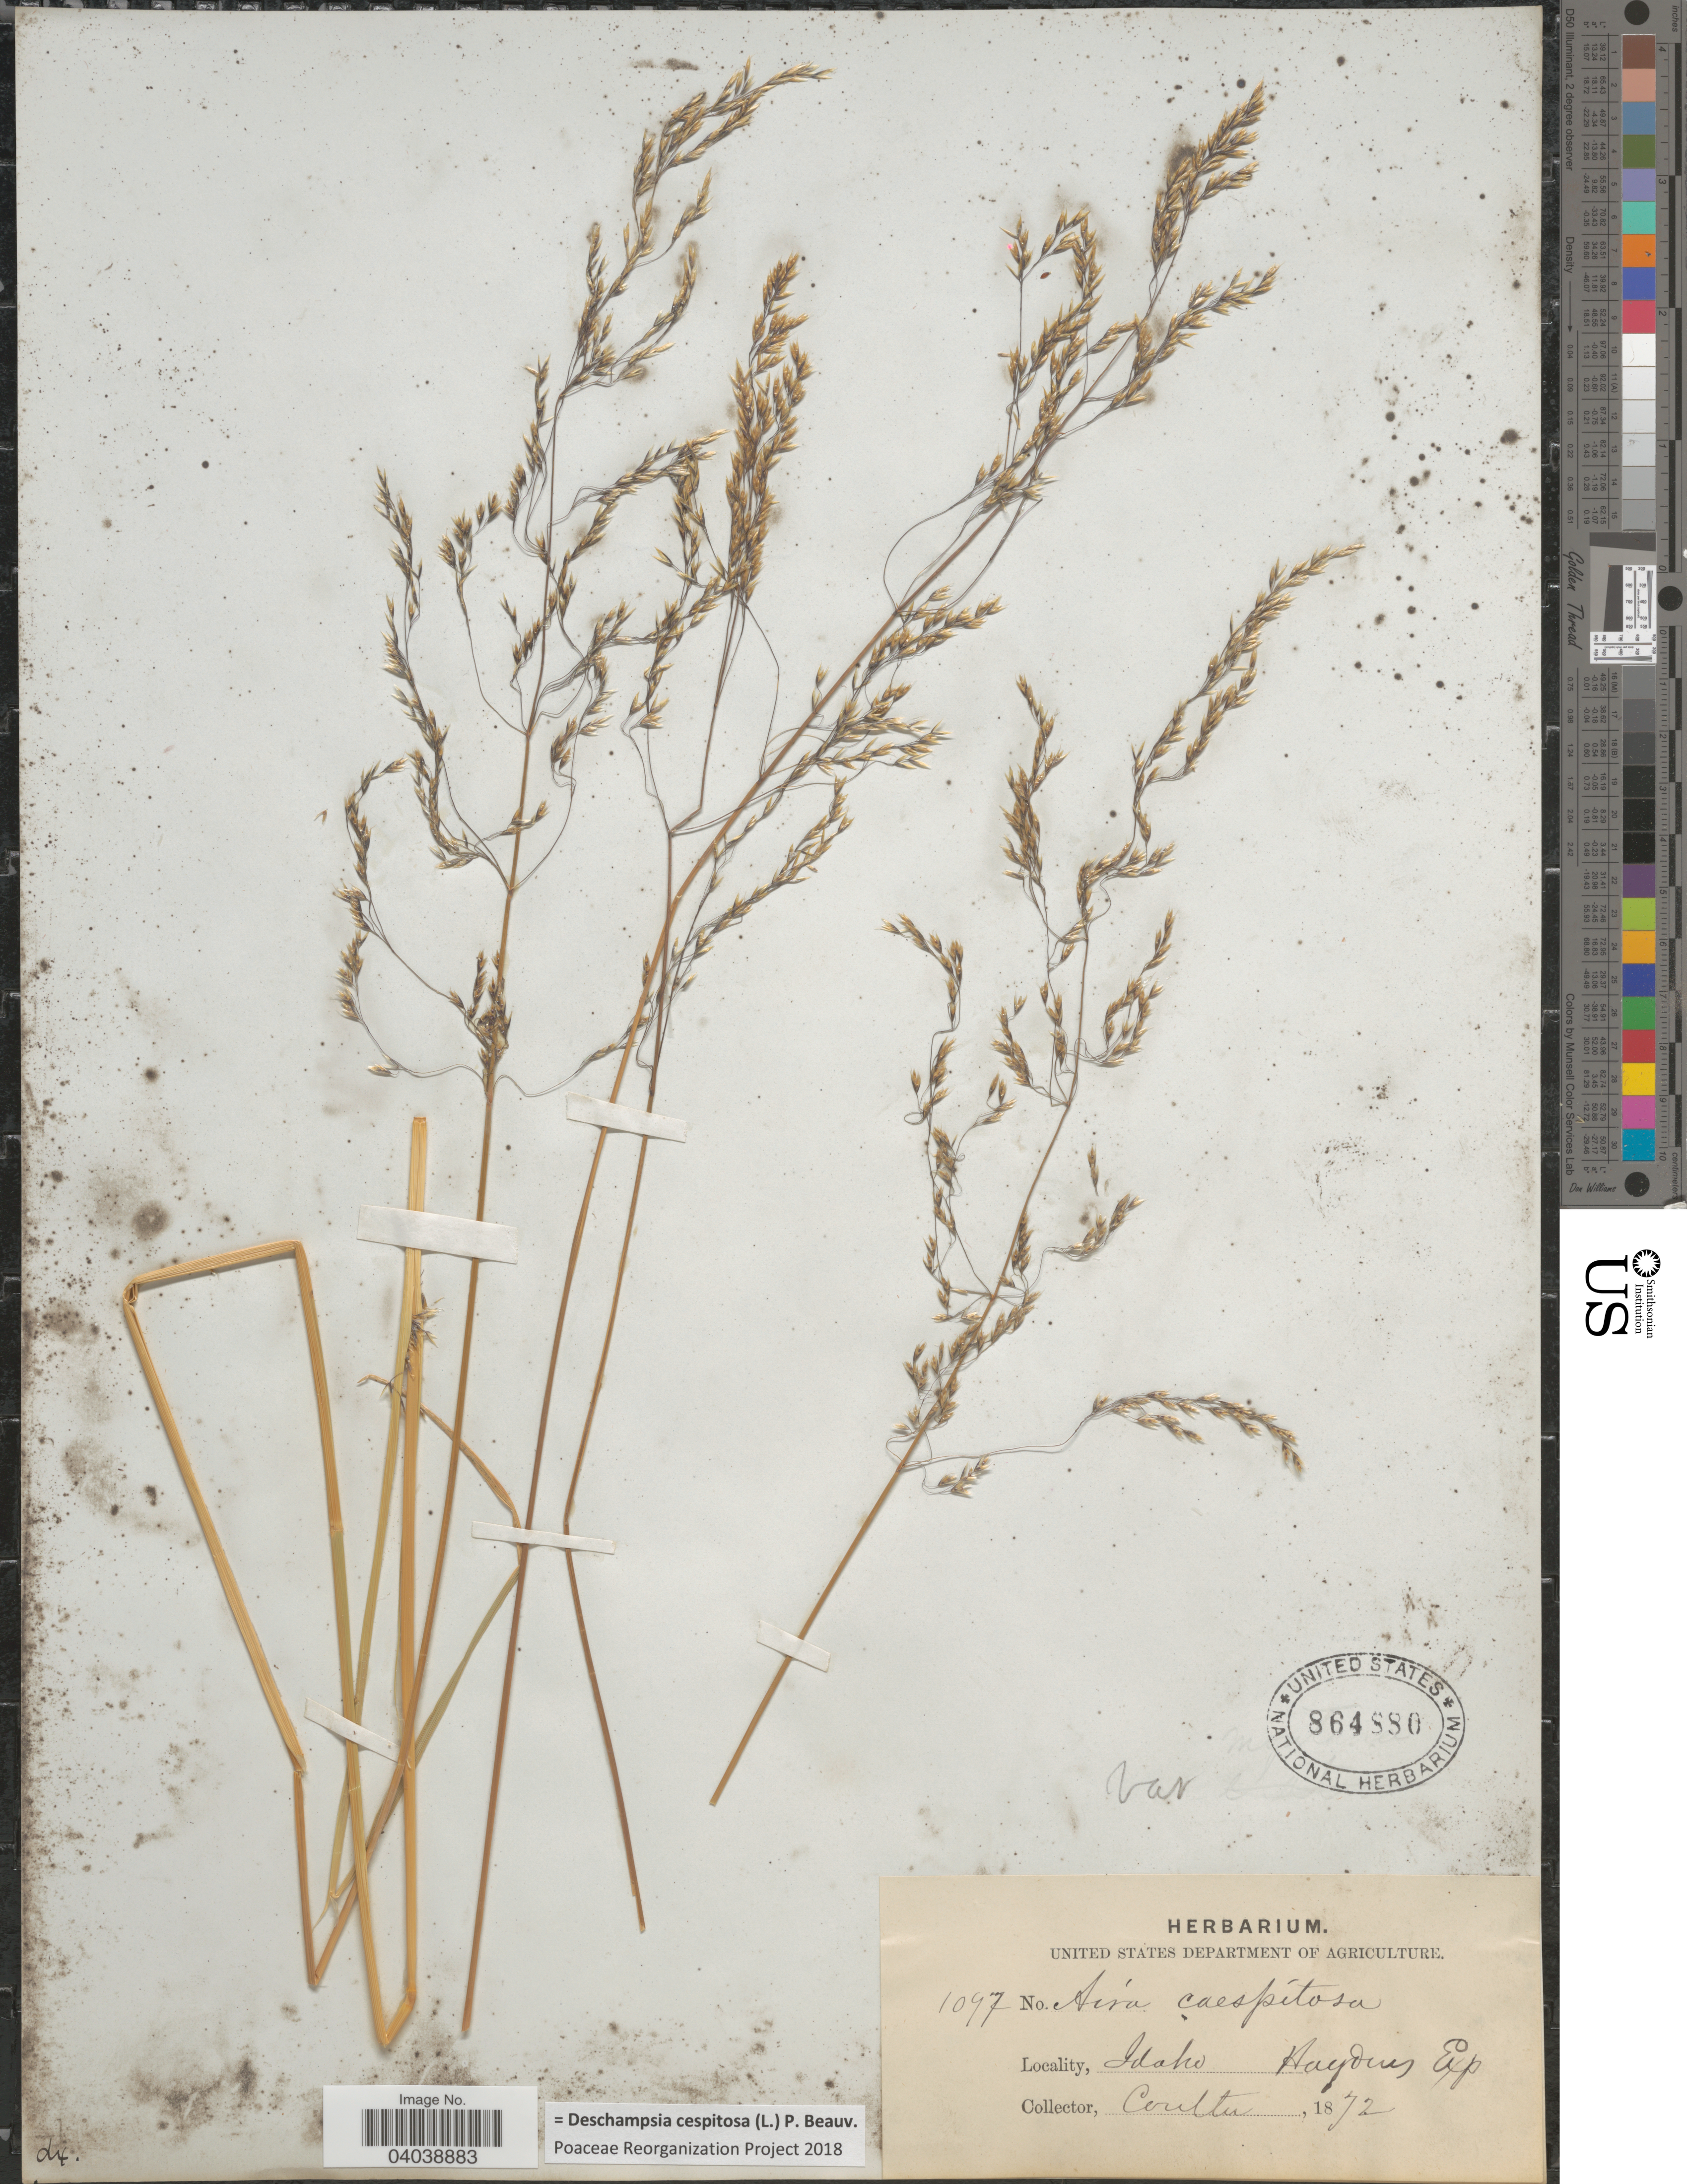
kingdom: Plantae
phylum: Tracheophyta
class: Liliopsida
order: Poales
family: Poaceae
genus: Deschampsia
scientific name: Deschampsia cespitosa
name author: (L.) P. Beauv.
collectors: -- Coulter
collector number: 1097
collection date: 1872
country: United States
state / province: Idaho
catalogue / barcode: US 864880